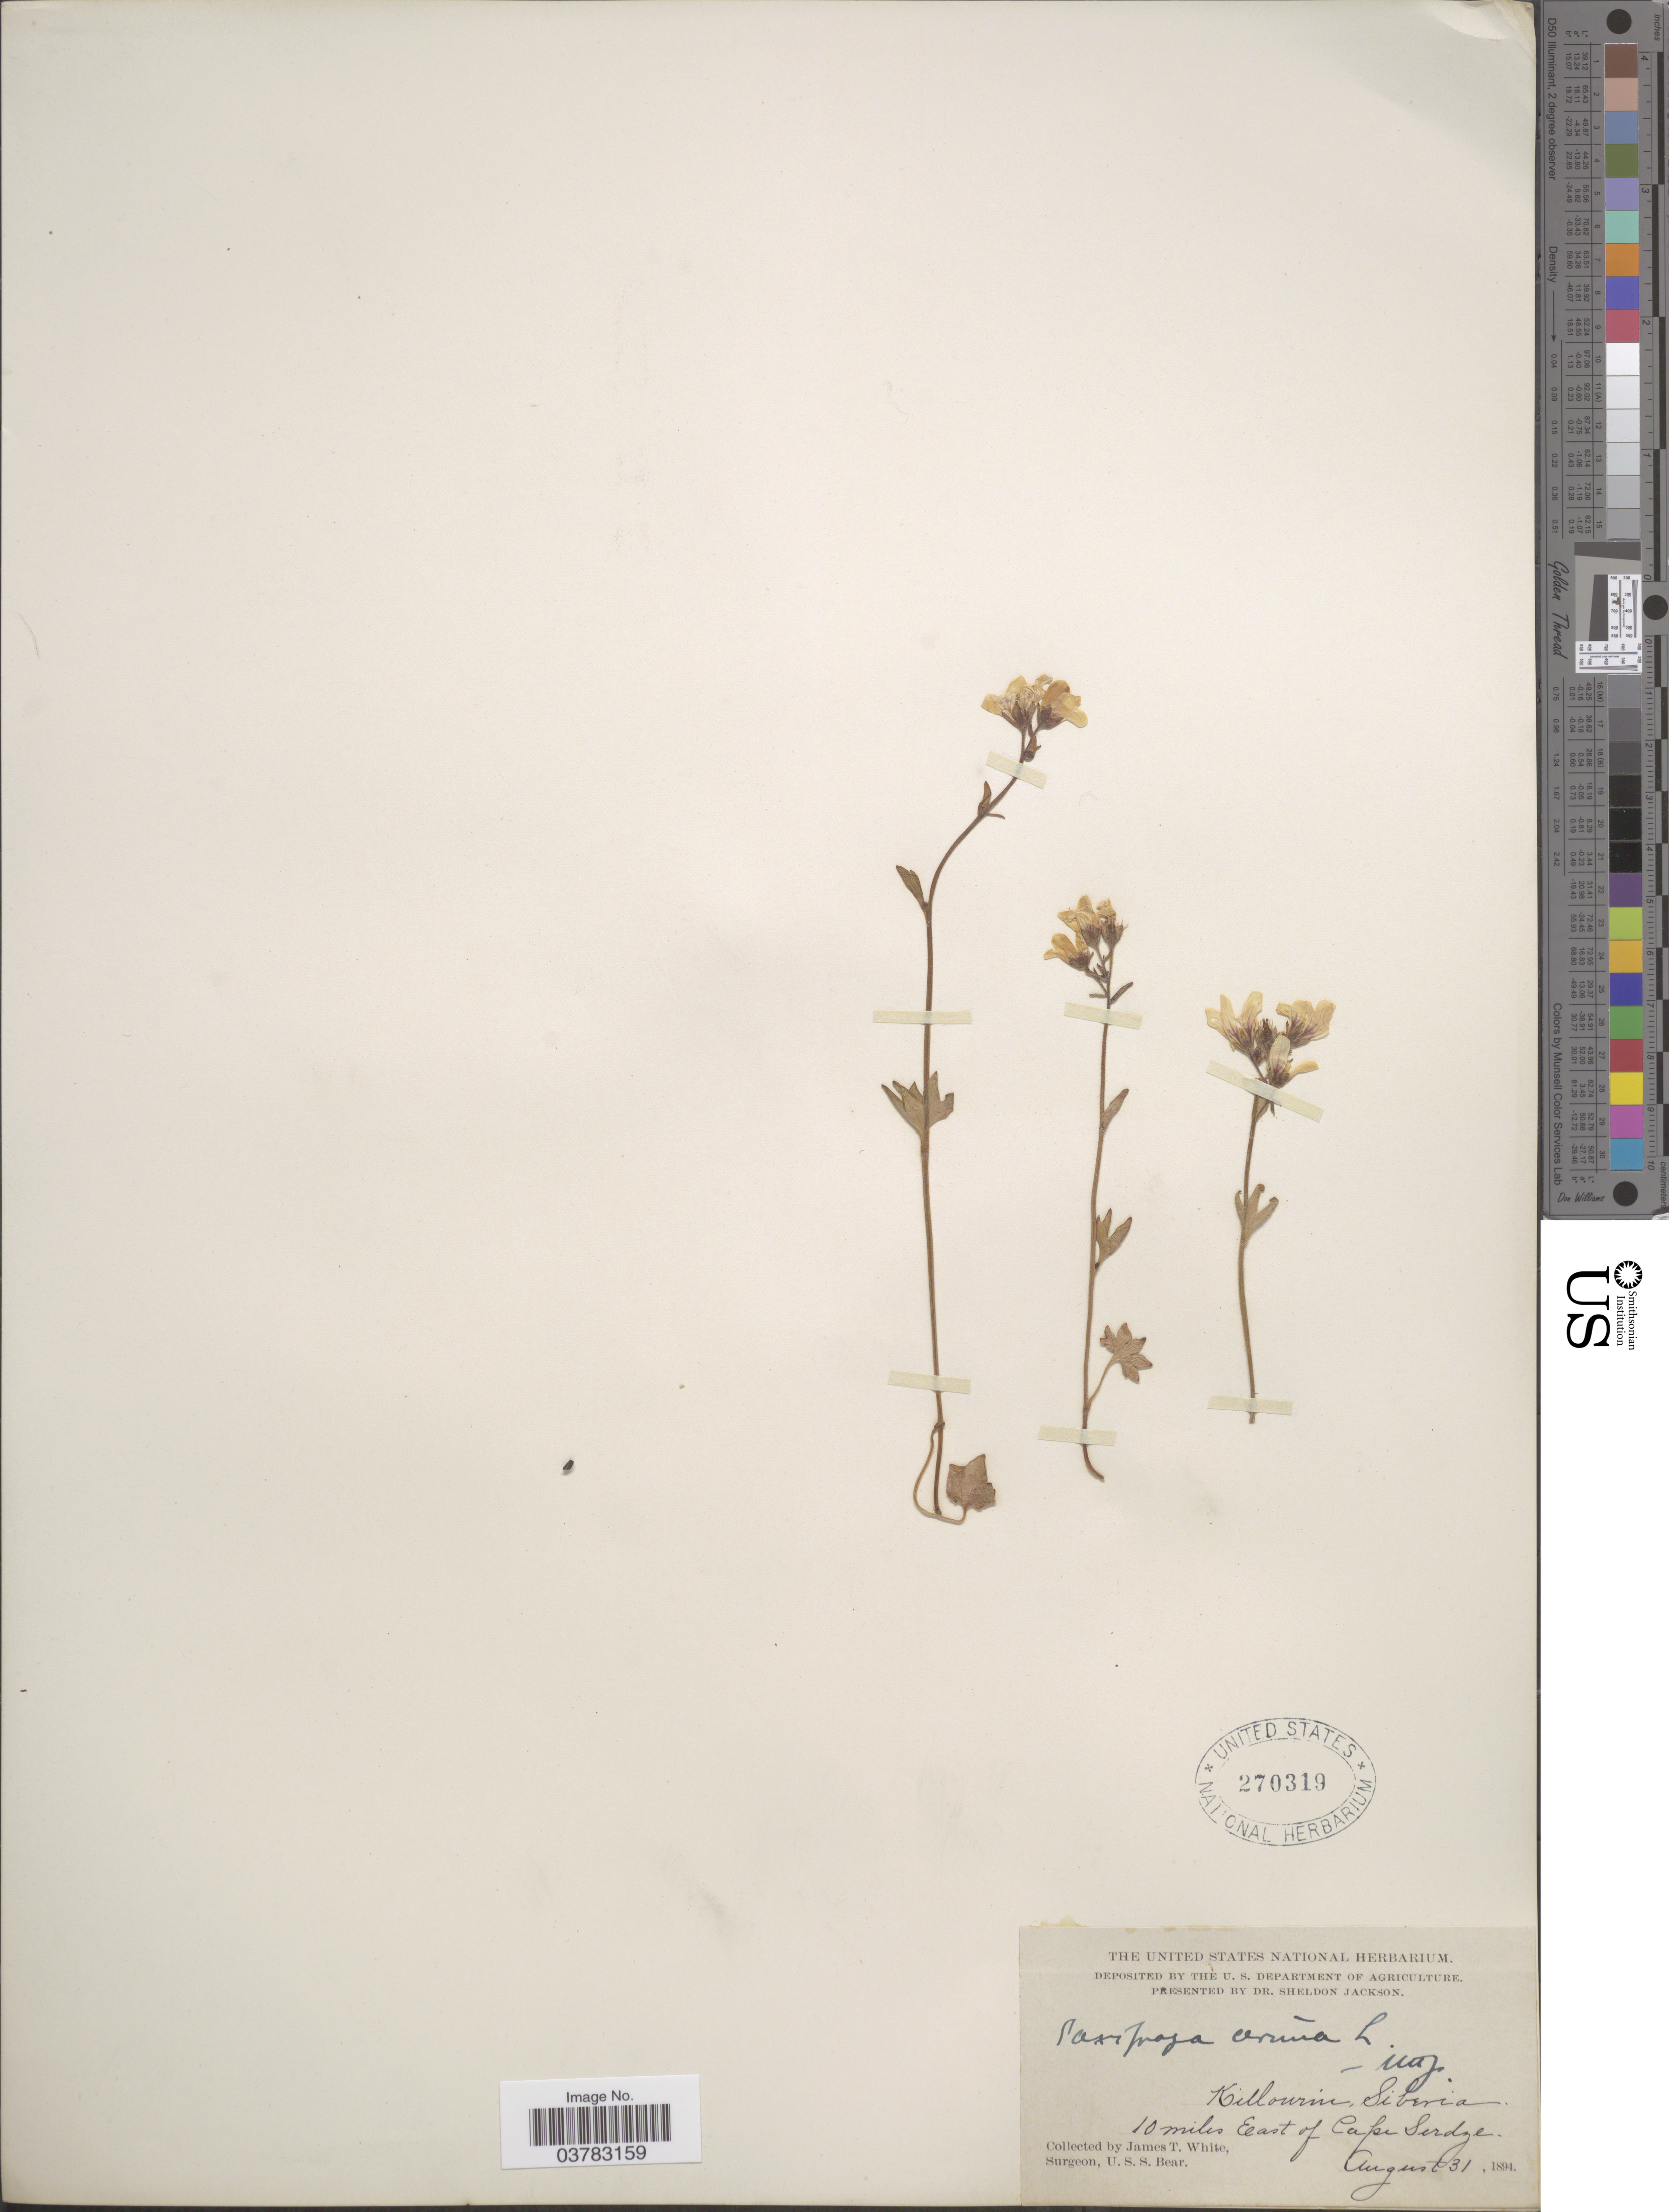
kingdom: Plantae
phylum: Tracheophyta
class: Magnoliopsida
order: Saxifragales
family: Saxifragaceae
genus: Saxifraga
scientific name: Saxifraga cernua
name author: L.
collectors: J. T. White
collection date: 1894-08-31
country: Russian Federation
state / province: Chukotka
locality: Killowin, Siberia. 10 miles East of Cape Serdze.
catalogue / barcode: US 270319